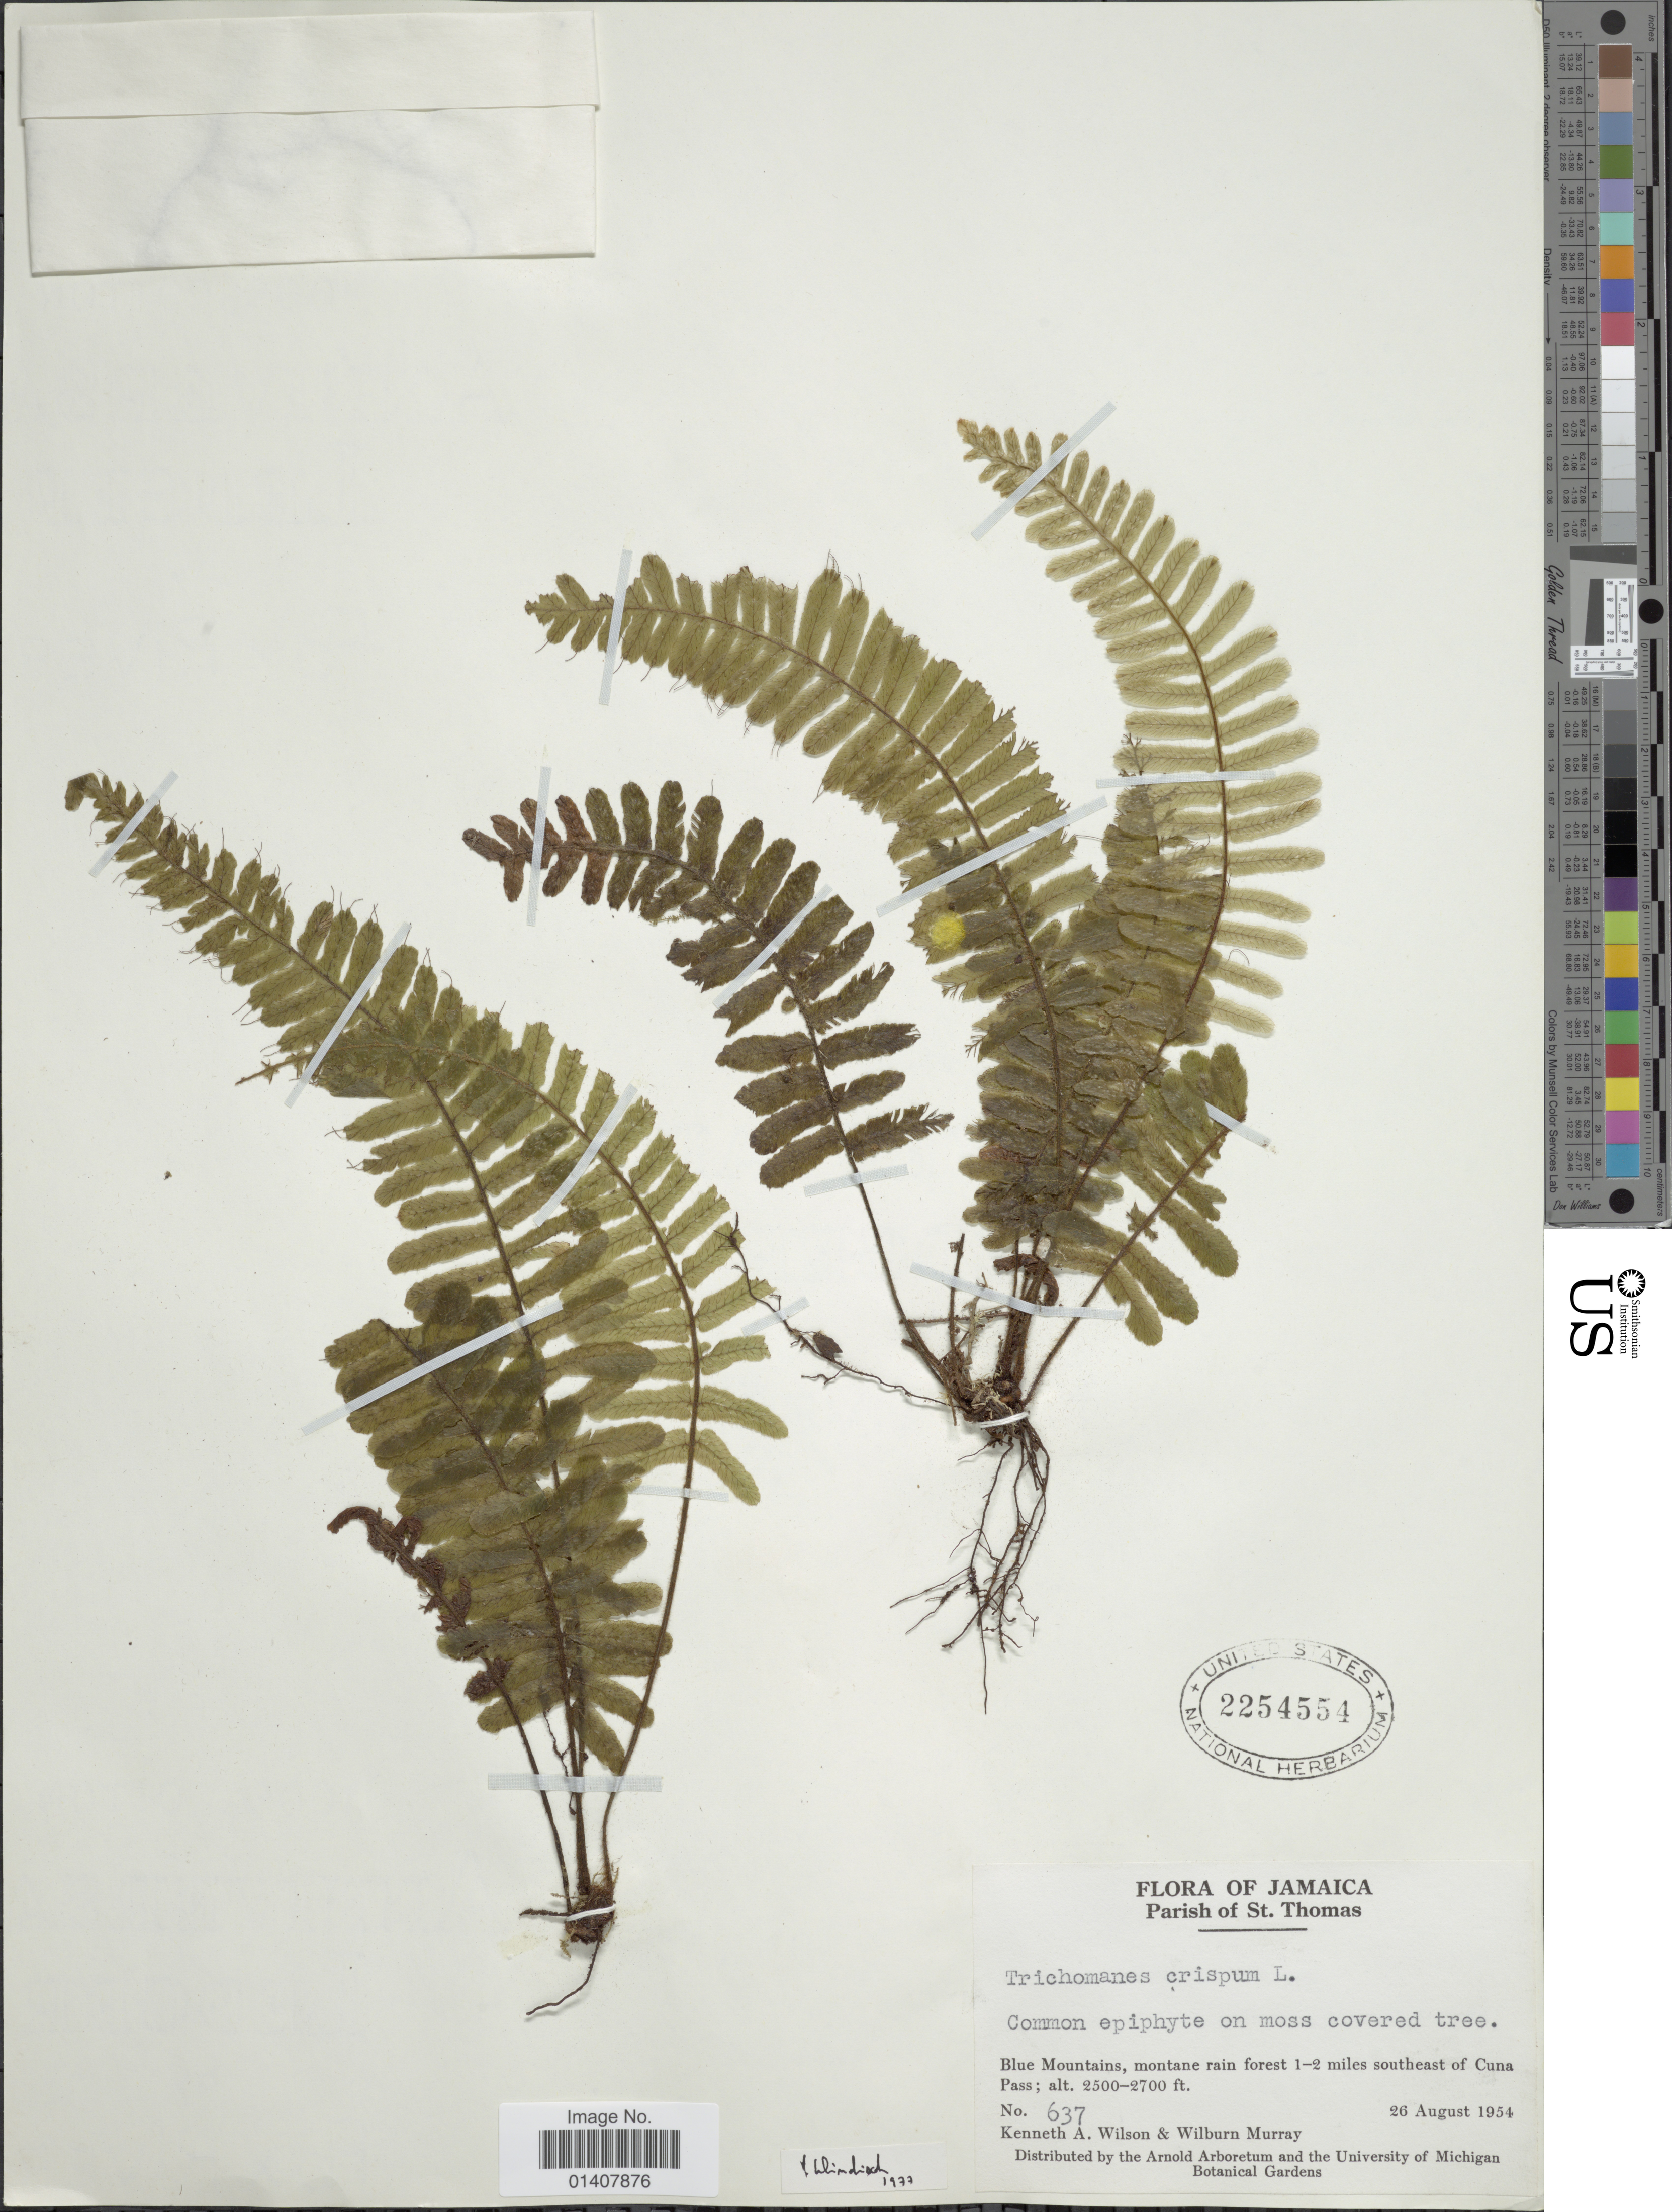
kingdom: Plantae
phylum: Tracheophyta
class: Polypodiopsida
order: Hymenophyllales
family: Hymenophyllaceae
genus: Trichomanes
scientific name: Trichomanes crispum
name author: L.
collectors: K. A. Wilson & W. Murray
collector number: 637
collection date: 1954-08-26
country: Jamaica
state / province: Saint Thomas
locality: Parish of St. Thomas, Blue Mountains, montane rain forest 1-2 miles southeast of Cuna Pass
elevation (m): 762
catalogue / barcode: US 2254554